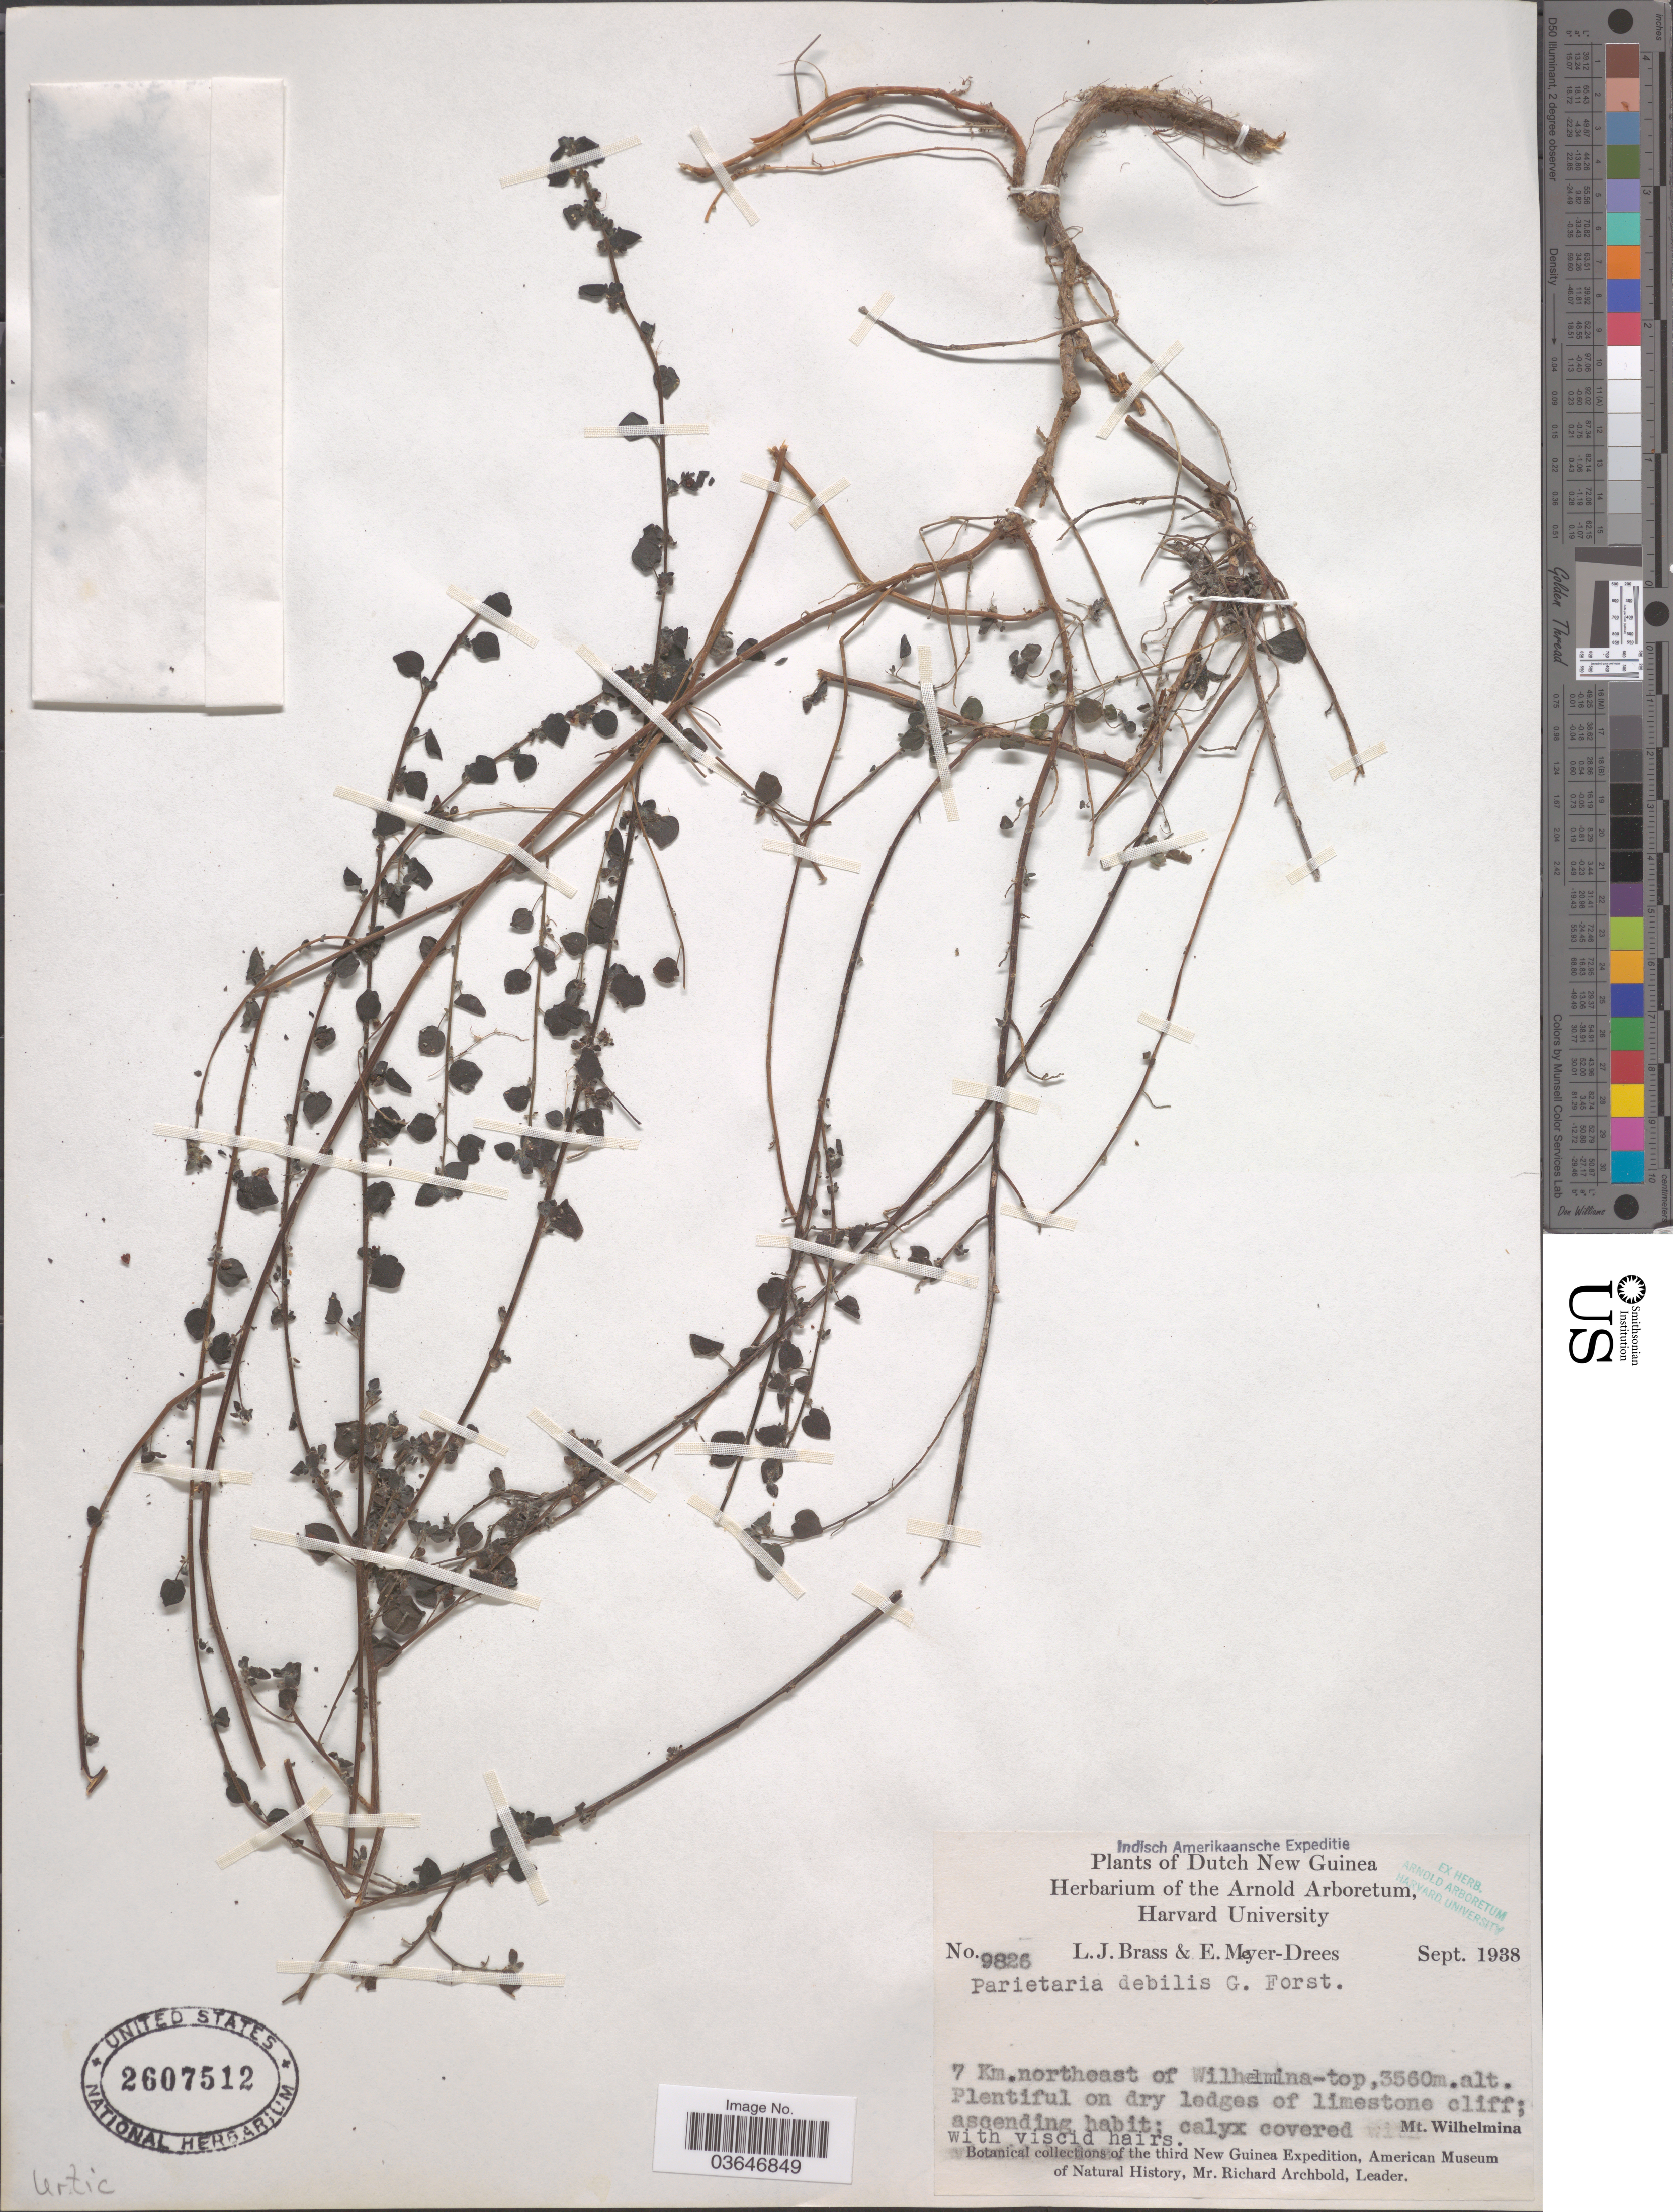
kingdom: Plantae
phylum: Tracheophyta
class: Magnoliopsida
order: Rosales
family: Urticaceae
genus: Parietaria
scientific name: Parietaria debilis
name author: G. Forst.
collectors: L. J. Brass & E. Meijer-Drees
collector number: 9826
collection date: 1938-09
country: Indonesia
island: New Guinea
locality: Dutch New Guinea. 7 Km. northeast of Wilhelmina-top. Mt. Wilhelmina.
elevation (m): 3560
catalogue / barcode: US 2607512